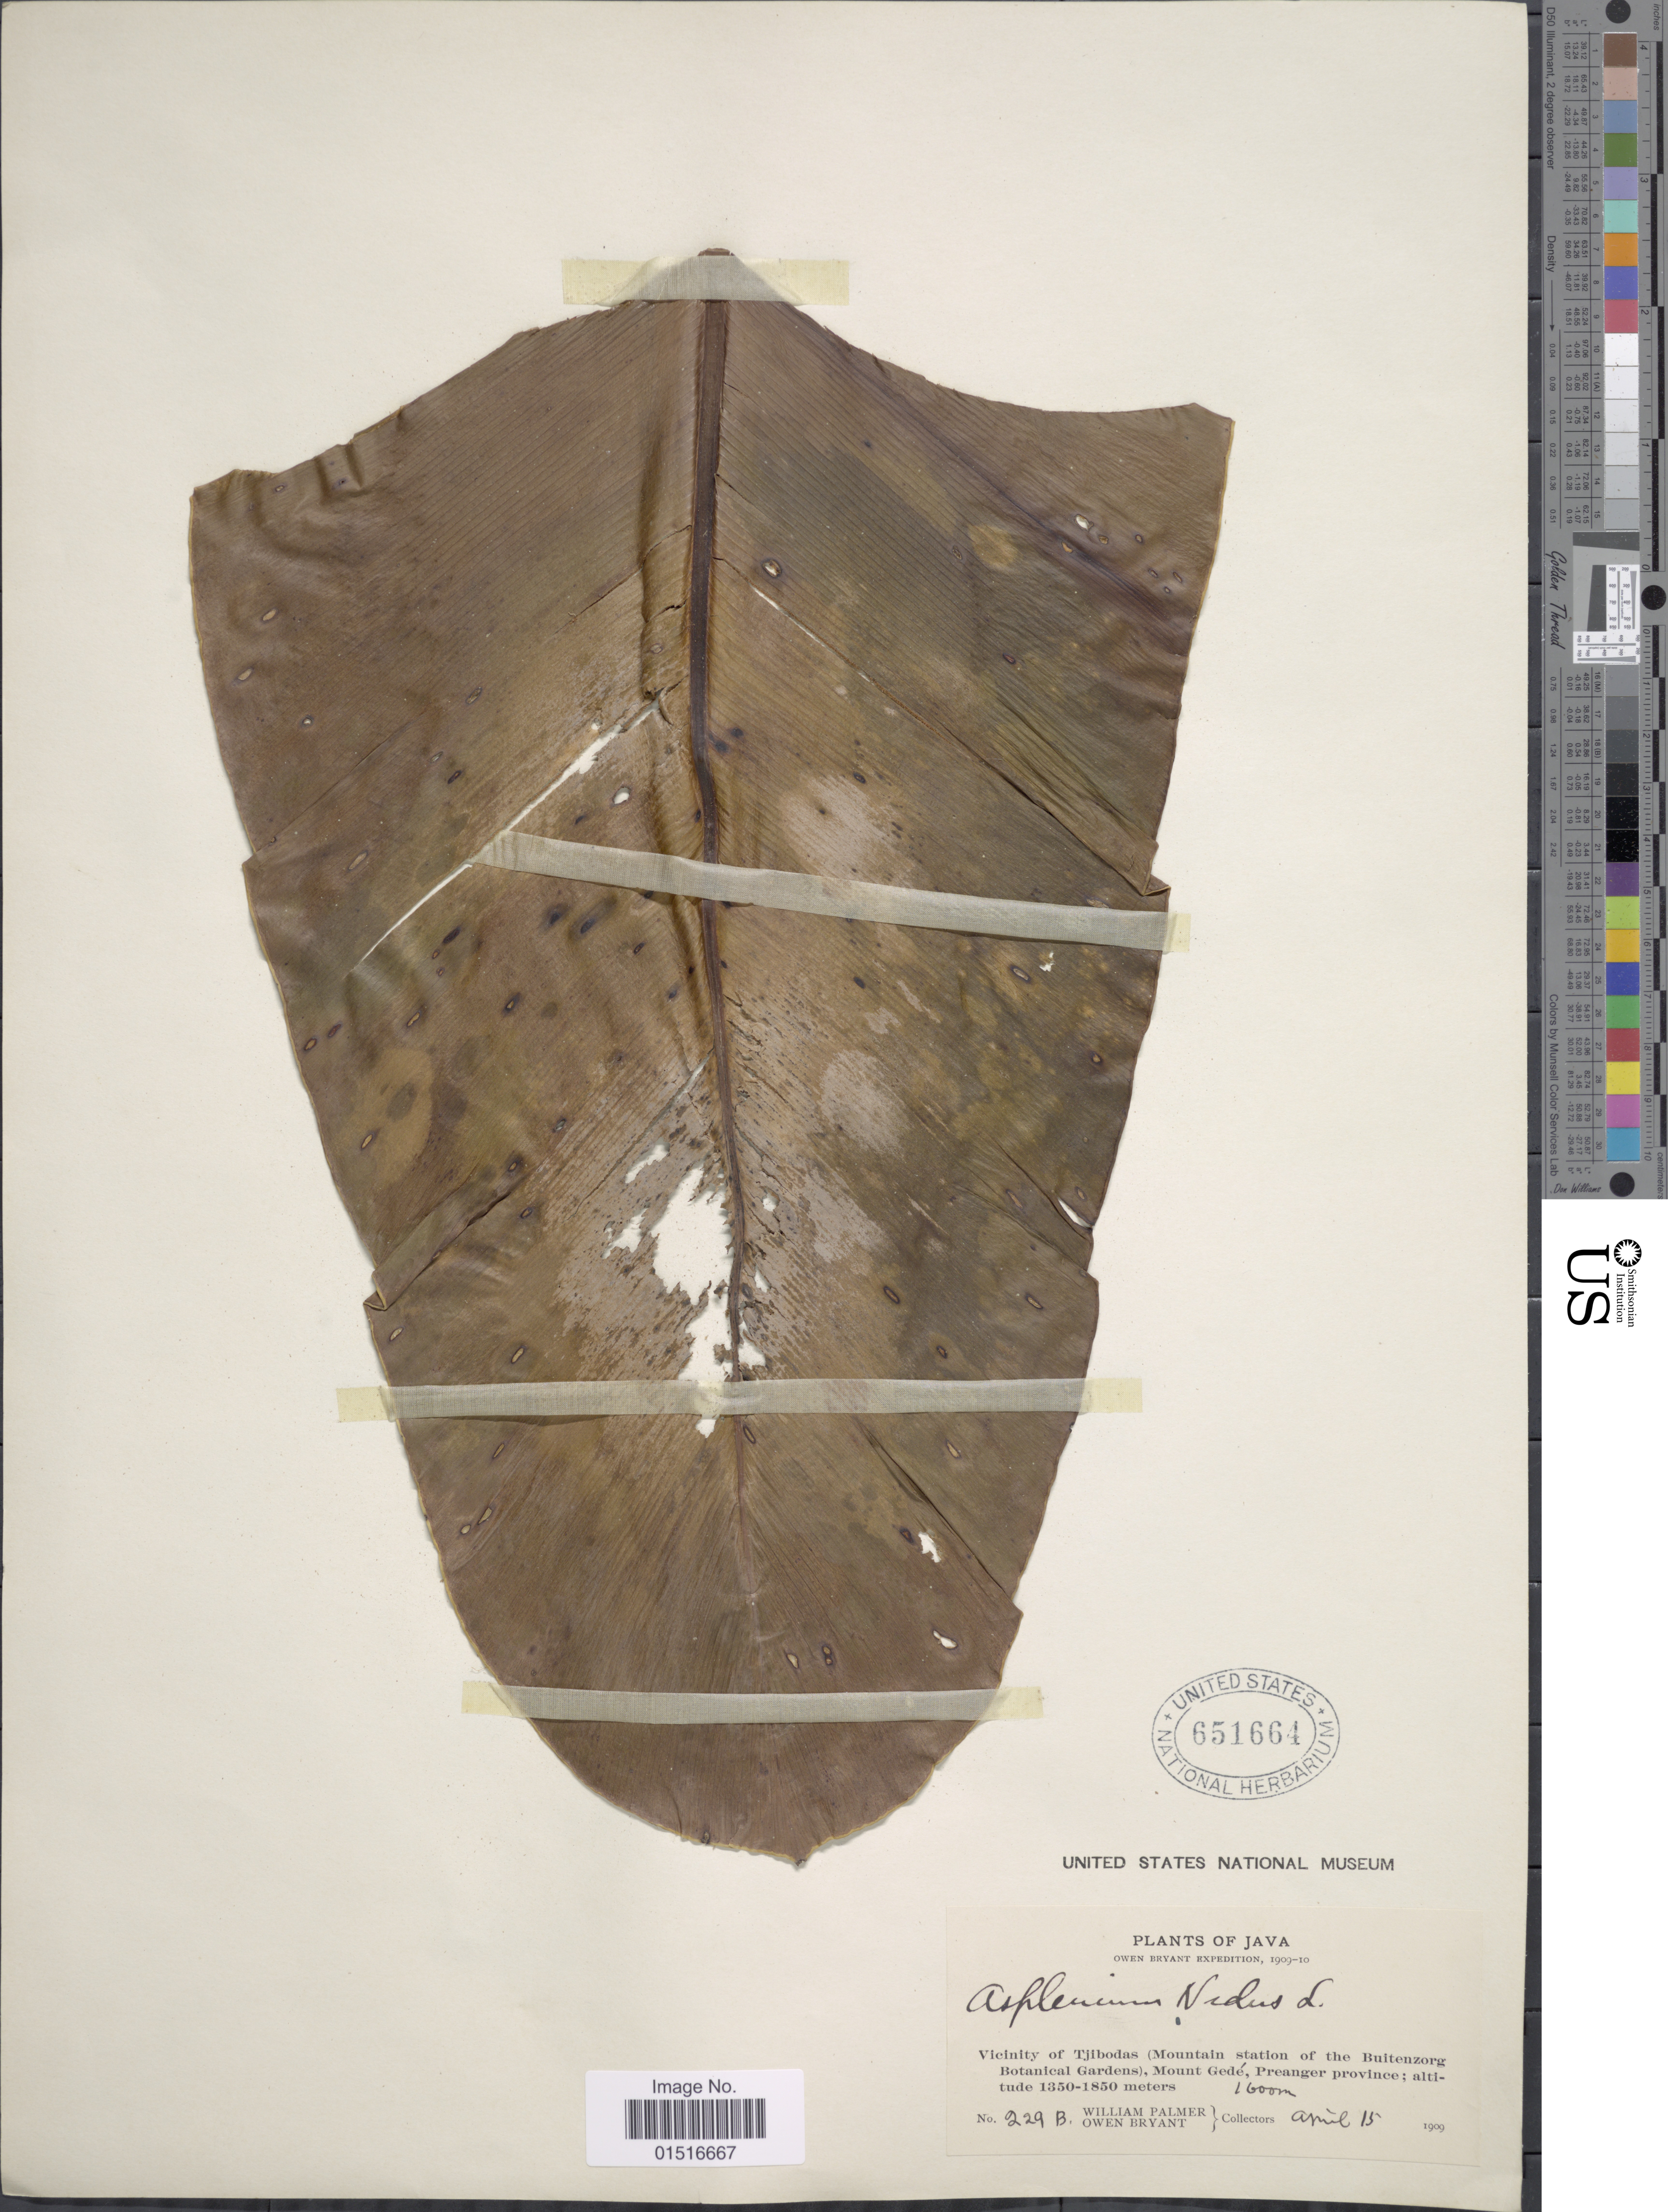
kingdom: Plantae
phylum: Tracheophyta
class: Polypodiopsida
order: Polypodiales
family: Aspleniaceae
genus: Asplenium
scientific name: Asplenium nidus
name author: L.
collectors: W. Palmer & O. Bryant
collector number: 229B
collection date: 1909-04-15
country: Indonesia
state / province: Java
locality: Vicinity of Tjibodas (Mountain station of the Buitenzorg Botanical Gardens), Mount Gede, Preanger province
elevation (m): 1600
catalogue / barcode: US 651664